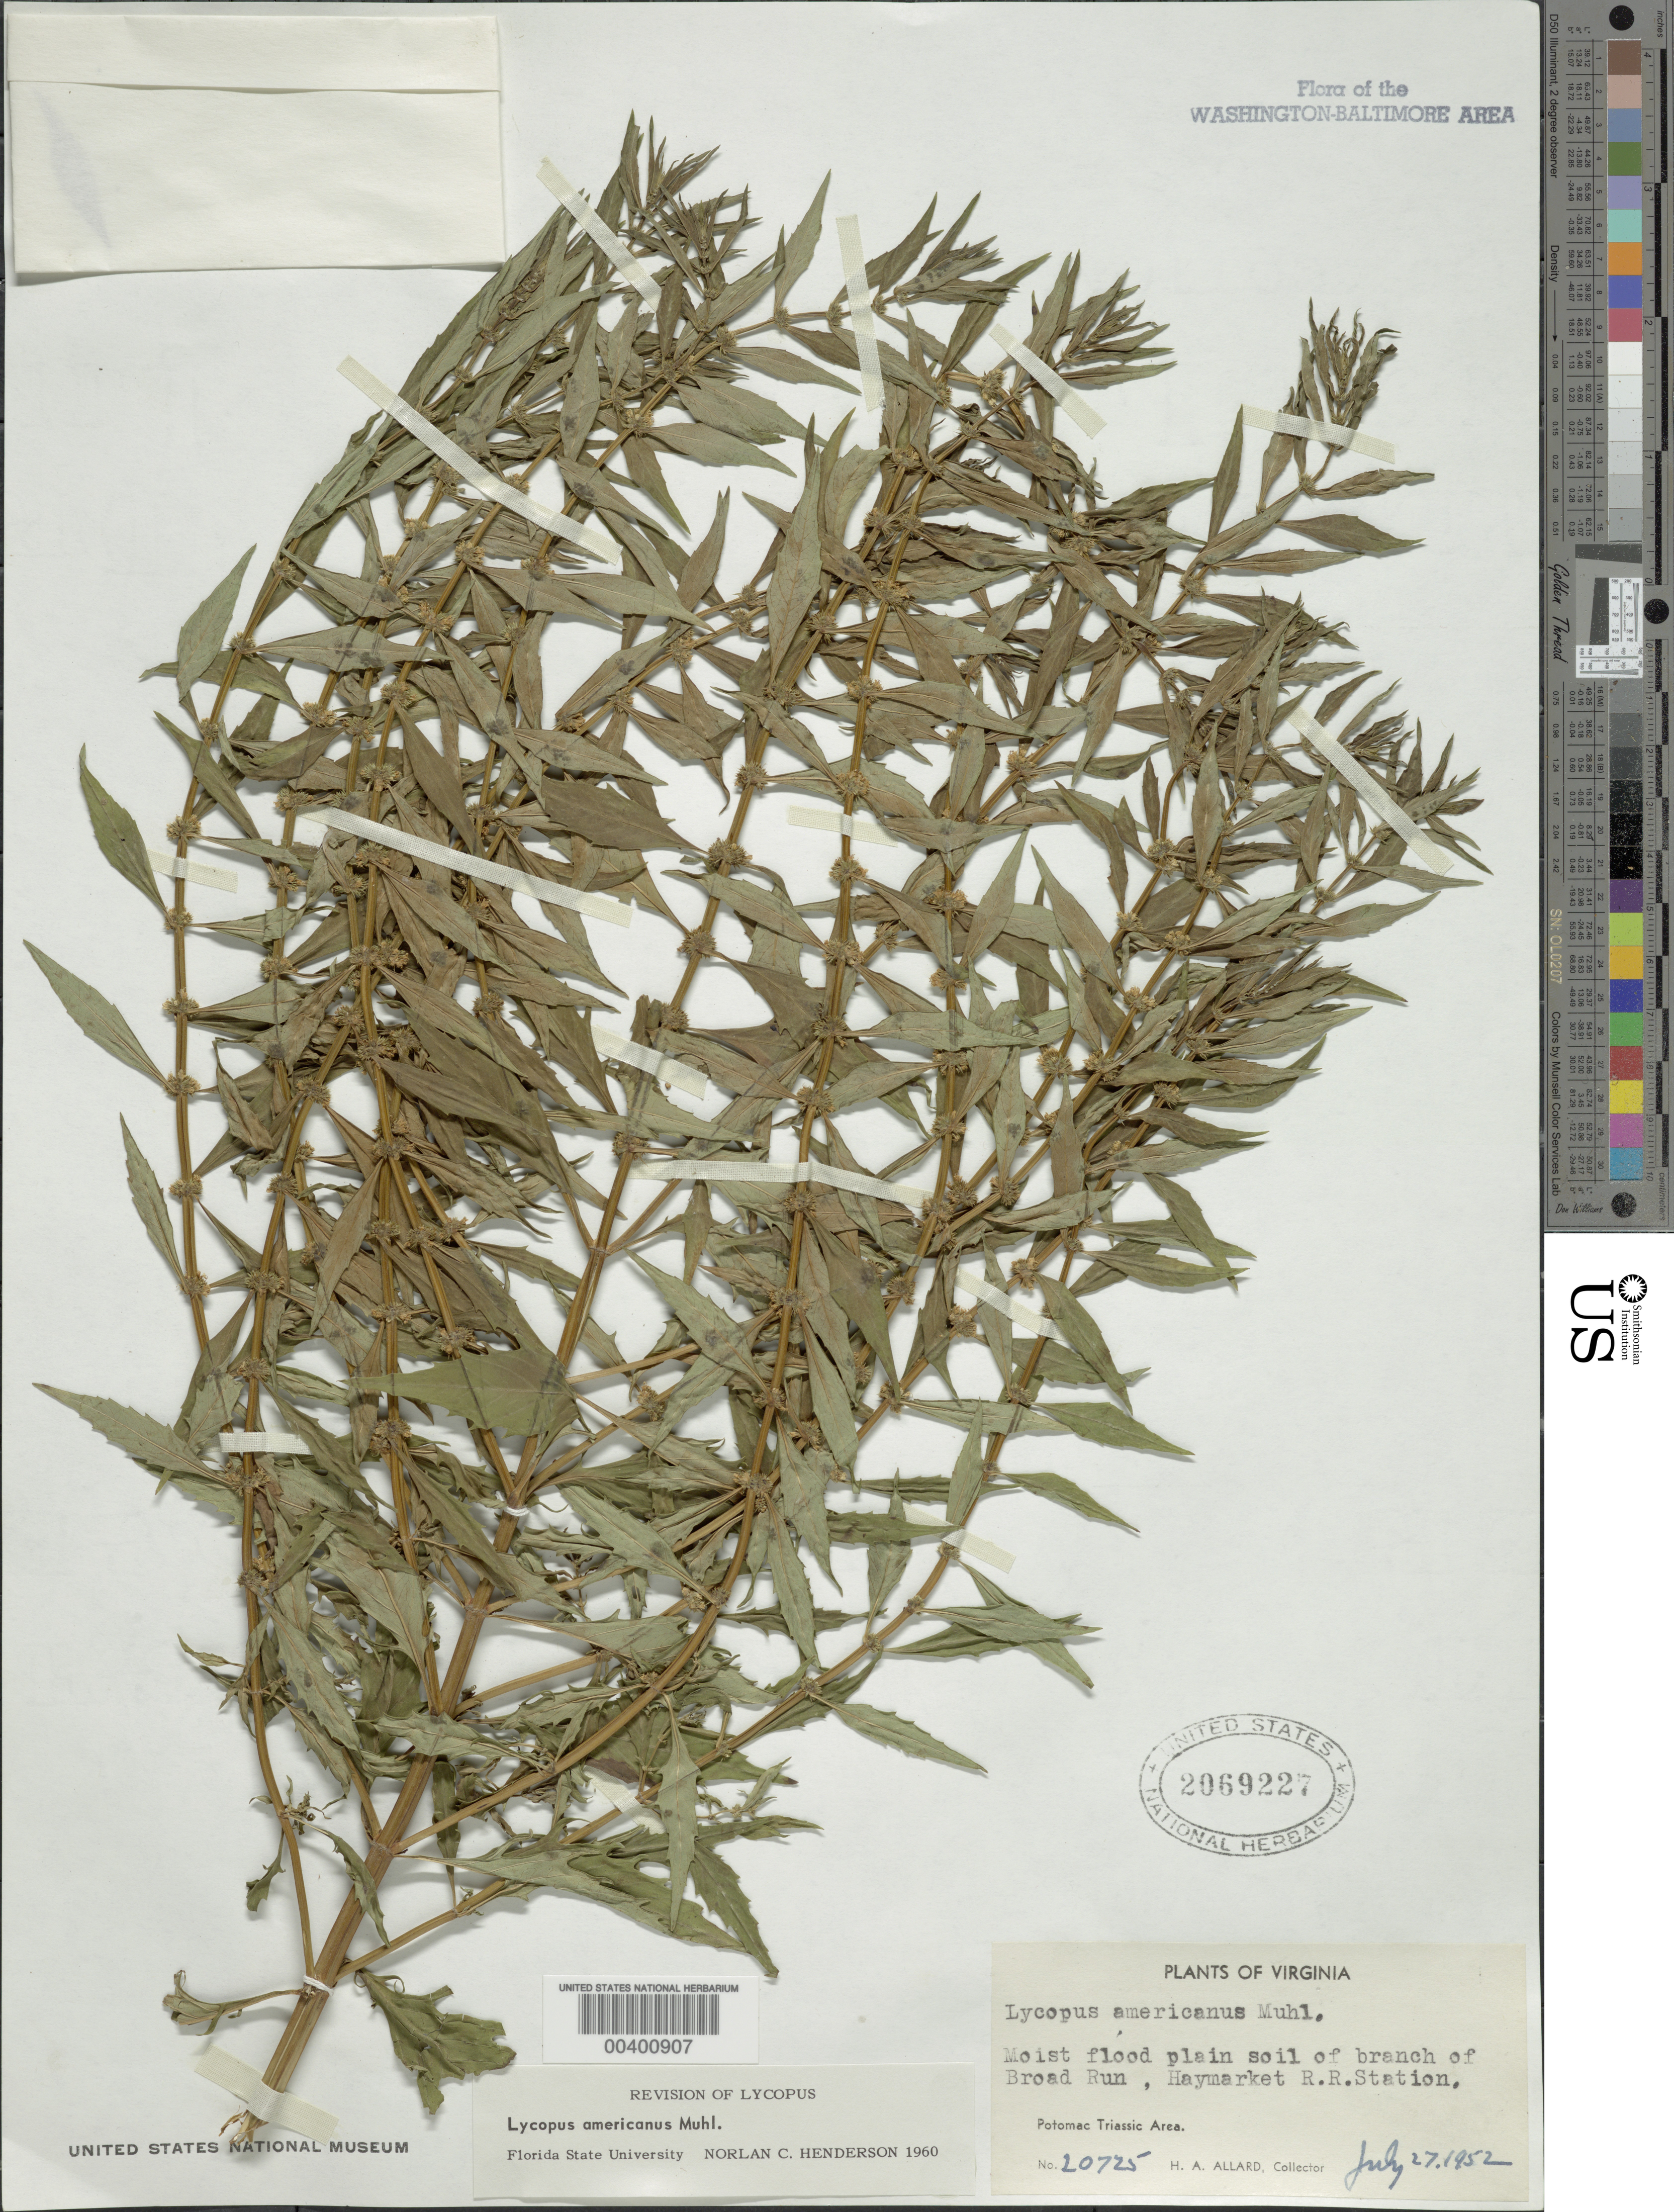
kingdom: Plantae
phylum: Tracheophyta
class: Magnoliopsida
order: Lamiales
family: Lamiaceae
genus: Lycopus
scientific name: Lycopus americanus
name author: Muhl. ex W.P.C. Barton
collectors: H. A. Allard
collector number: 20725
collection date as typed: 27 Jul 1952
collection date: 1952-07-27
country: United States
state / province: Virginia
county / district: Prince William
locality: Broad Run, Haymarket Railroad Station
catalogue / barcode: US 2069227